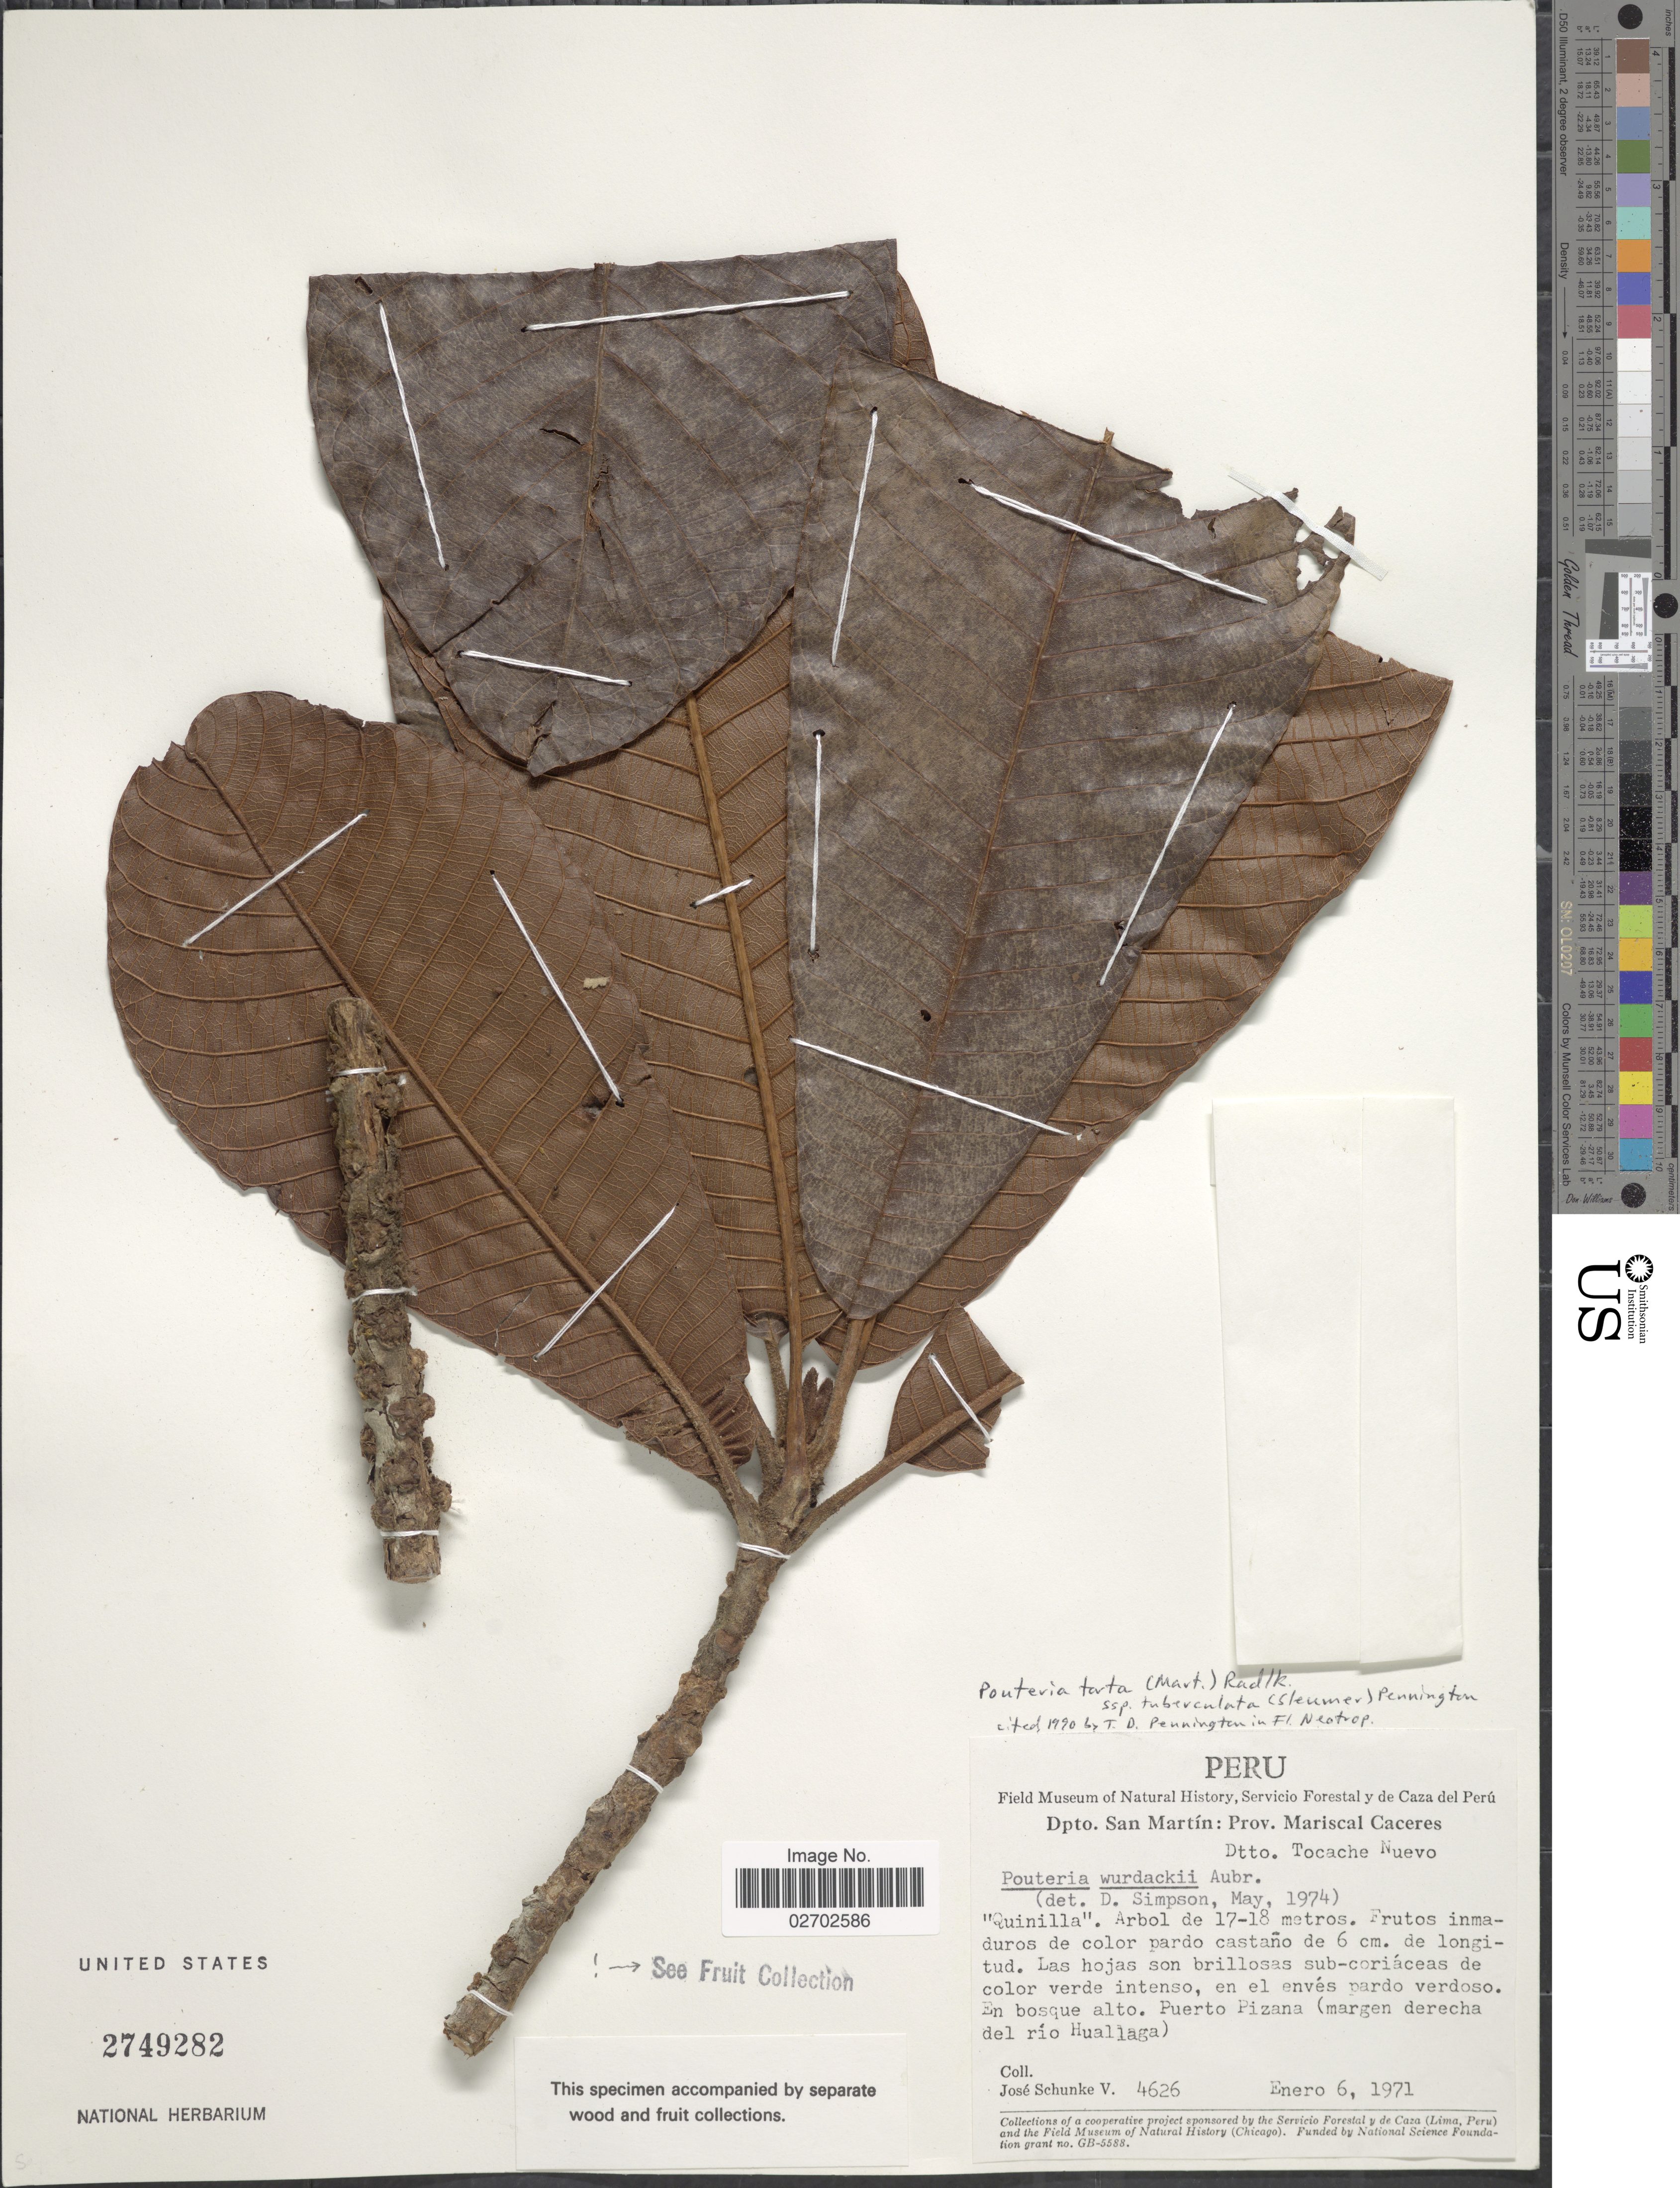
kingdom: Plantae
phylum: Tracheophyta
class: Magnoliopsida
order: Ericales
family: Sapotaceae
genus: Pouteria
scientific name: Pouteria torta subsp. tuberculata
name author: (Sleumer) T.D. Penn.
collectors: J. Schunke Vigo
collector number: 4626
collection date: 1971-01-06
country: Peru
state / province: San Martín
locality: Prov.: Mariscal Caceres. Dtto. Tocache Nuevo. Puerto Pizana (margen derecha del rio Huallaga)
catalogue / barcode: US 2749282